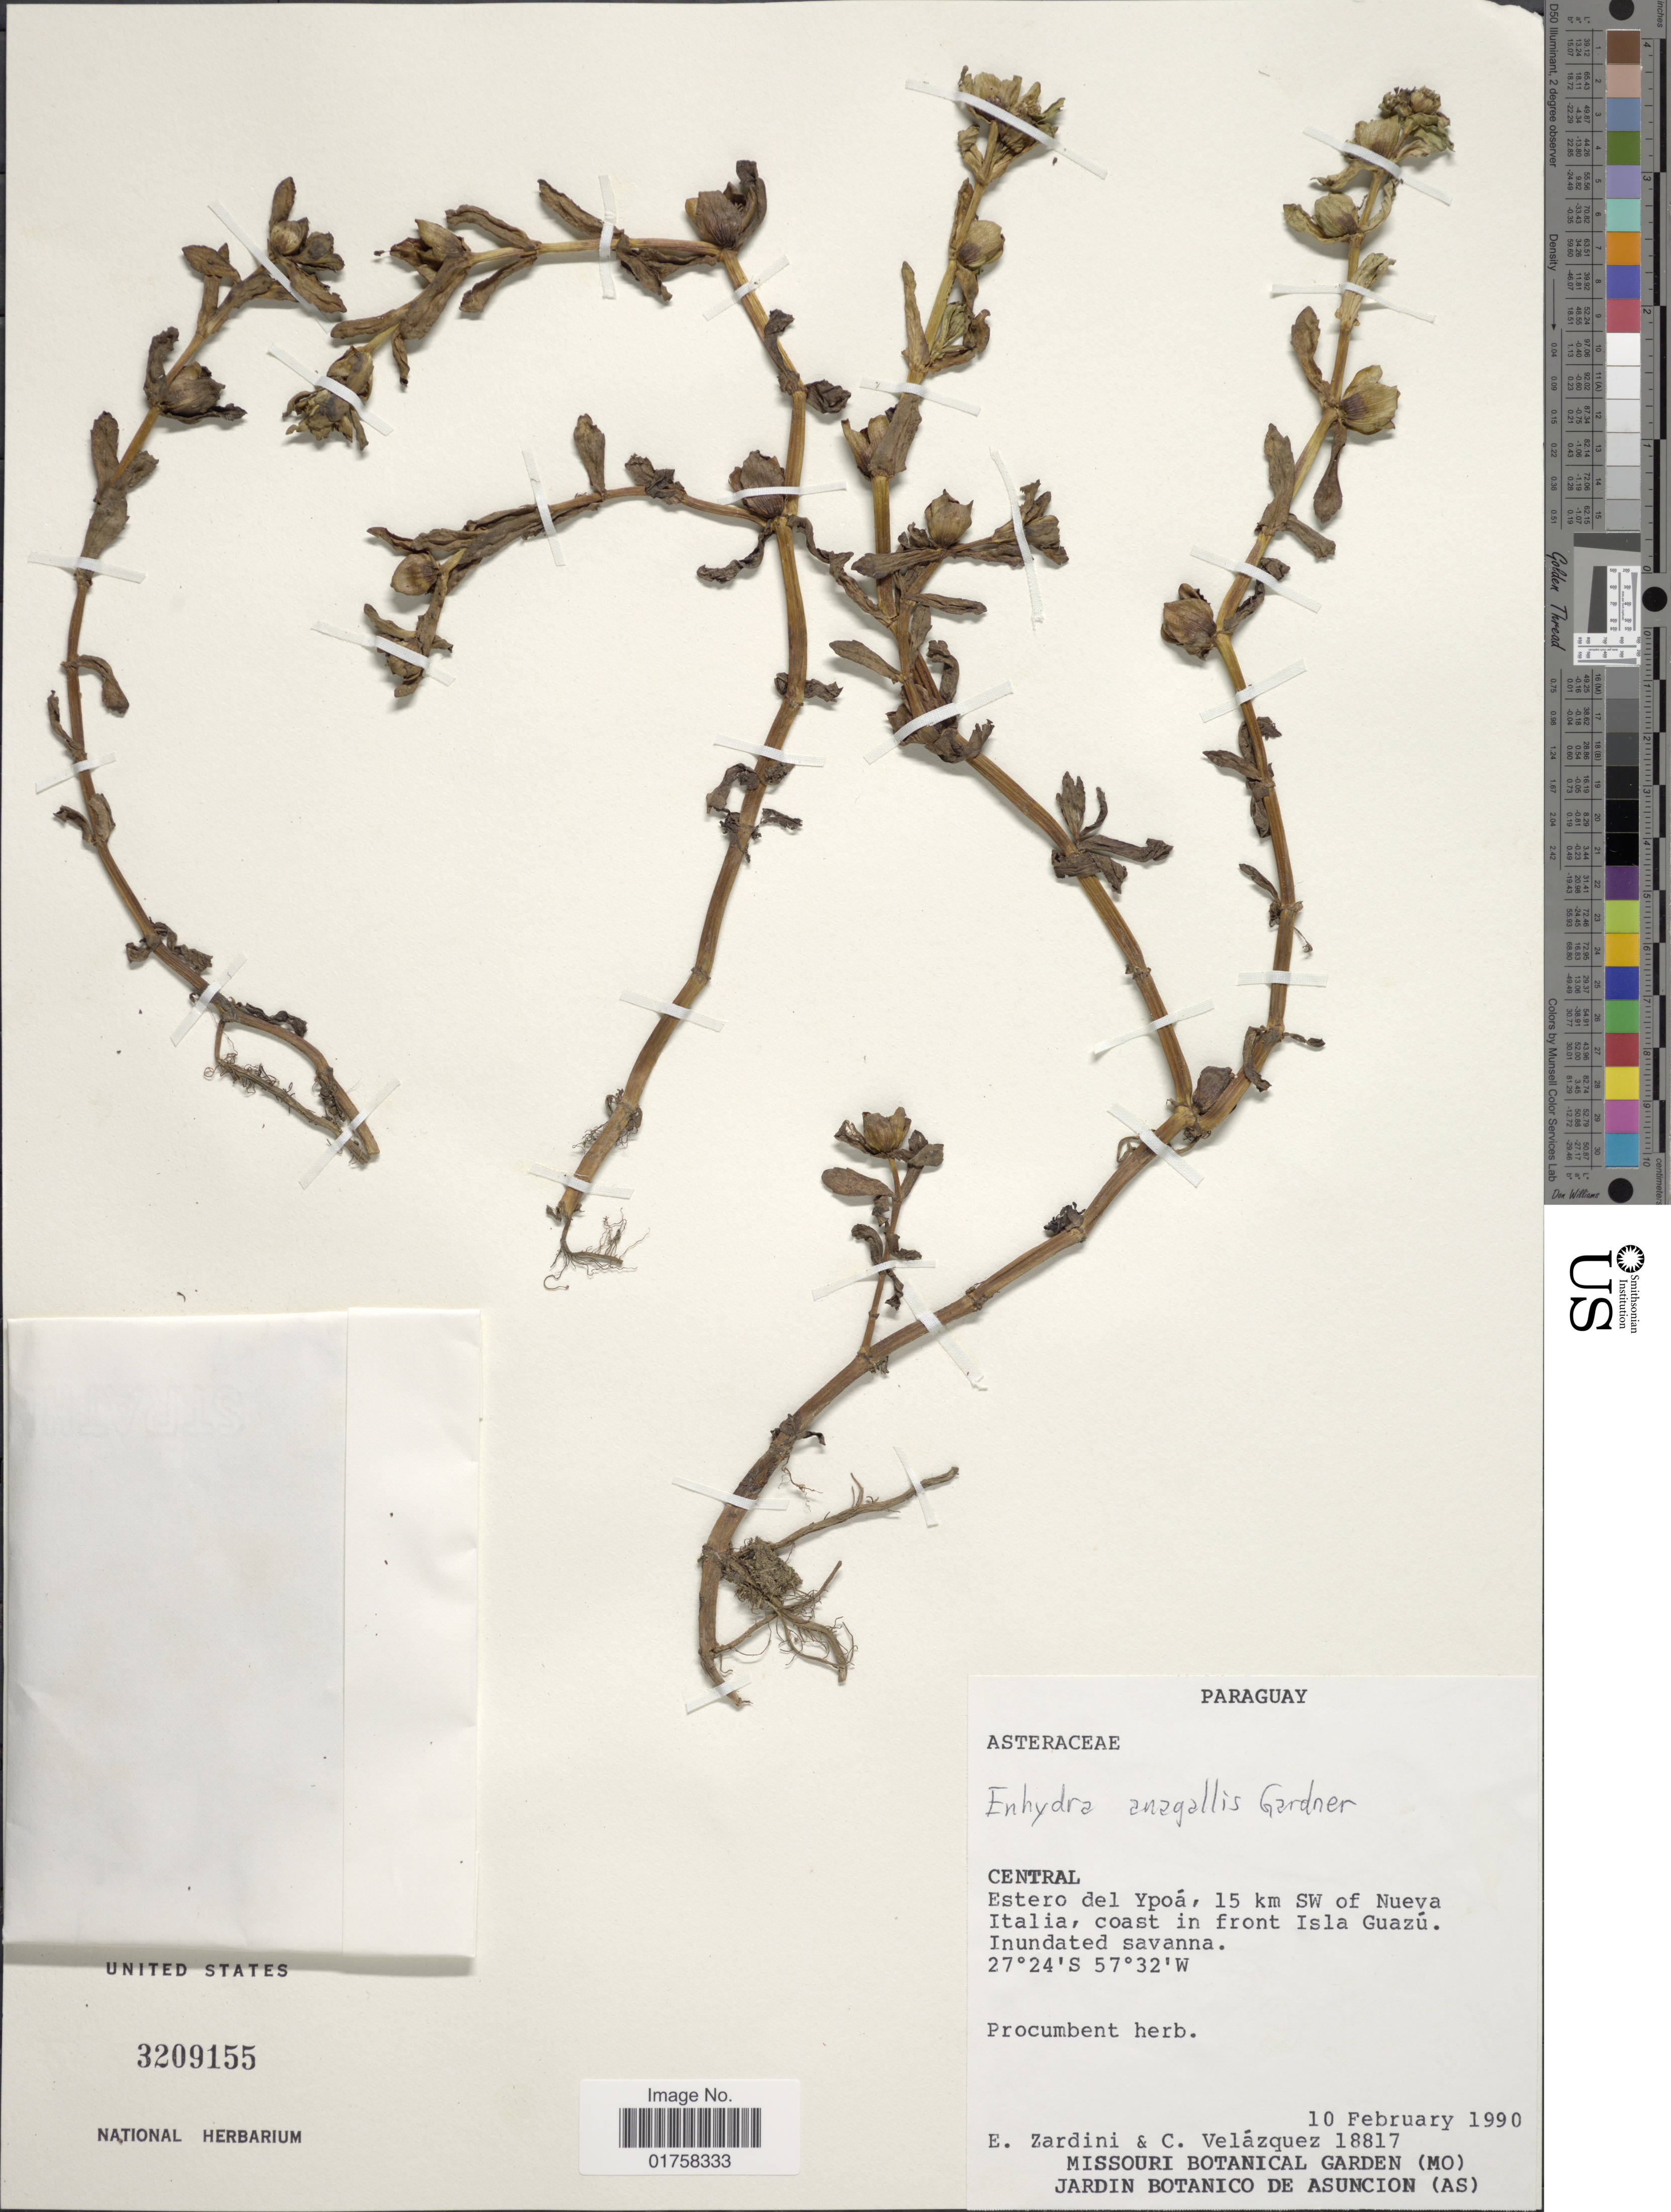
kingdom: Plantae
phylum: Tracheophyta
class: Magnoliopsida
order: Asterales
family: Asteraceae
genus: Enhydra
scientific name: Enhydra fluctuans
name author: Lour.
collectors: E. M. Zardini & C. Velázquez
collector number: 18817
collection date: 1990-02-10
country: Paraguay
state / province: Central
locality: Estero del Ypoá, 15 km SW of Nueva Italia, coast in front Isla Guazú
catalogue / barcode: US 3209155